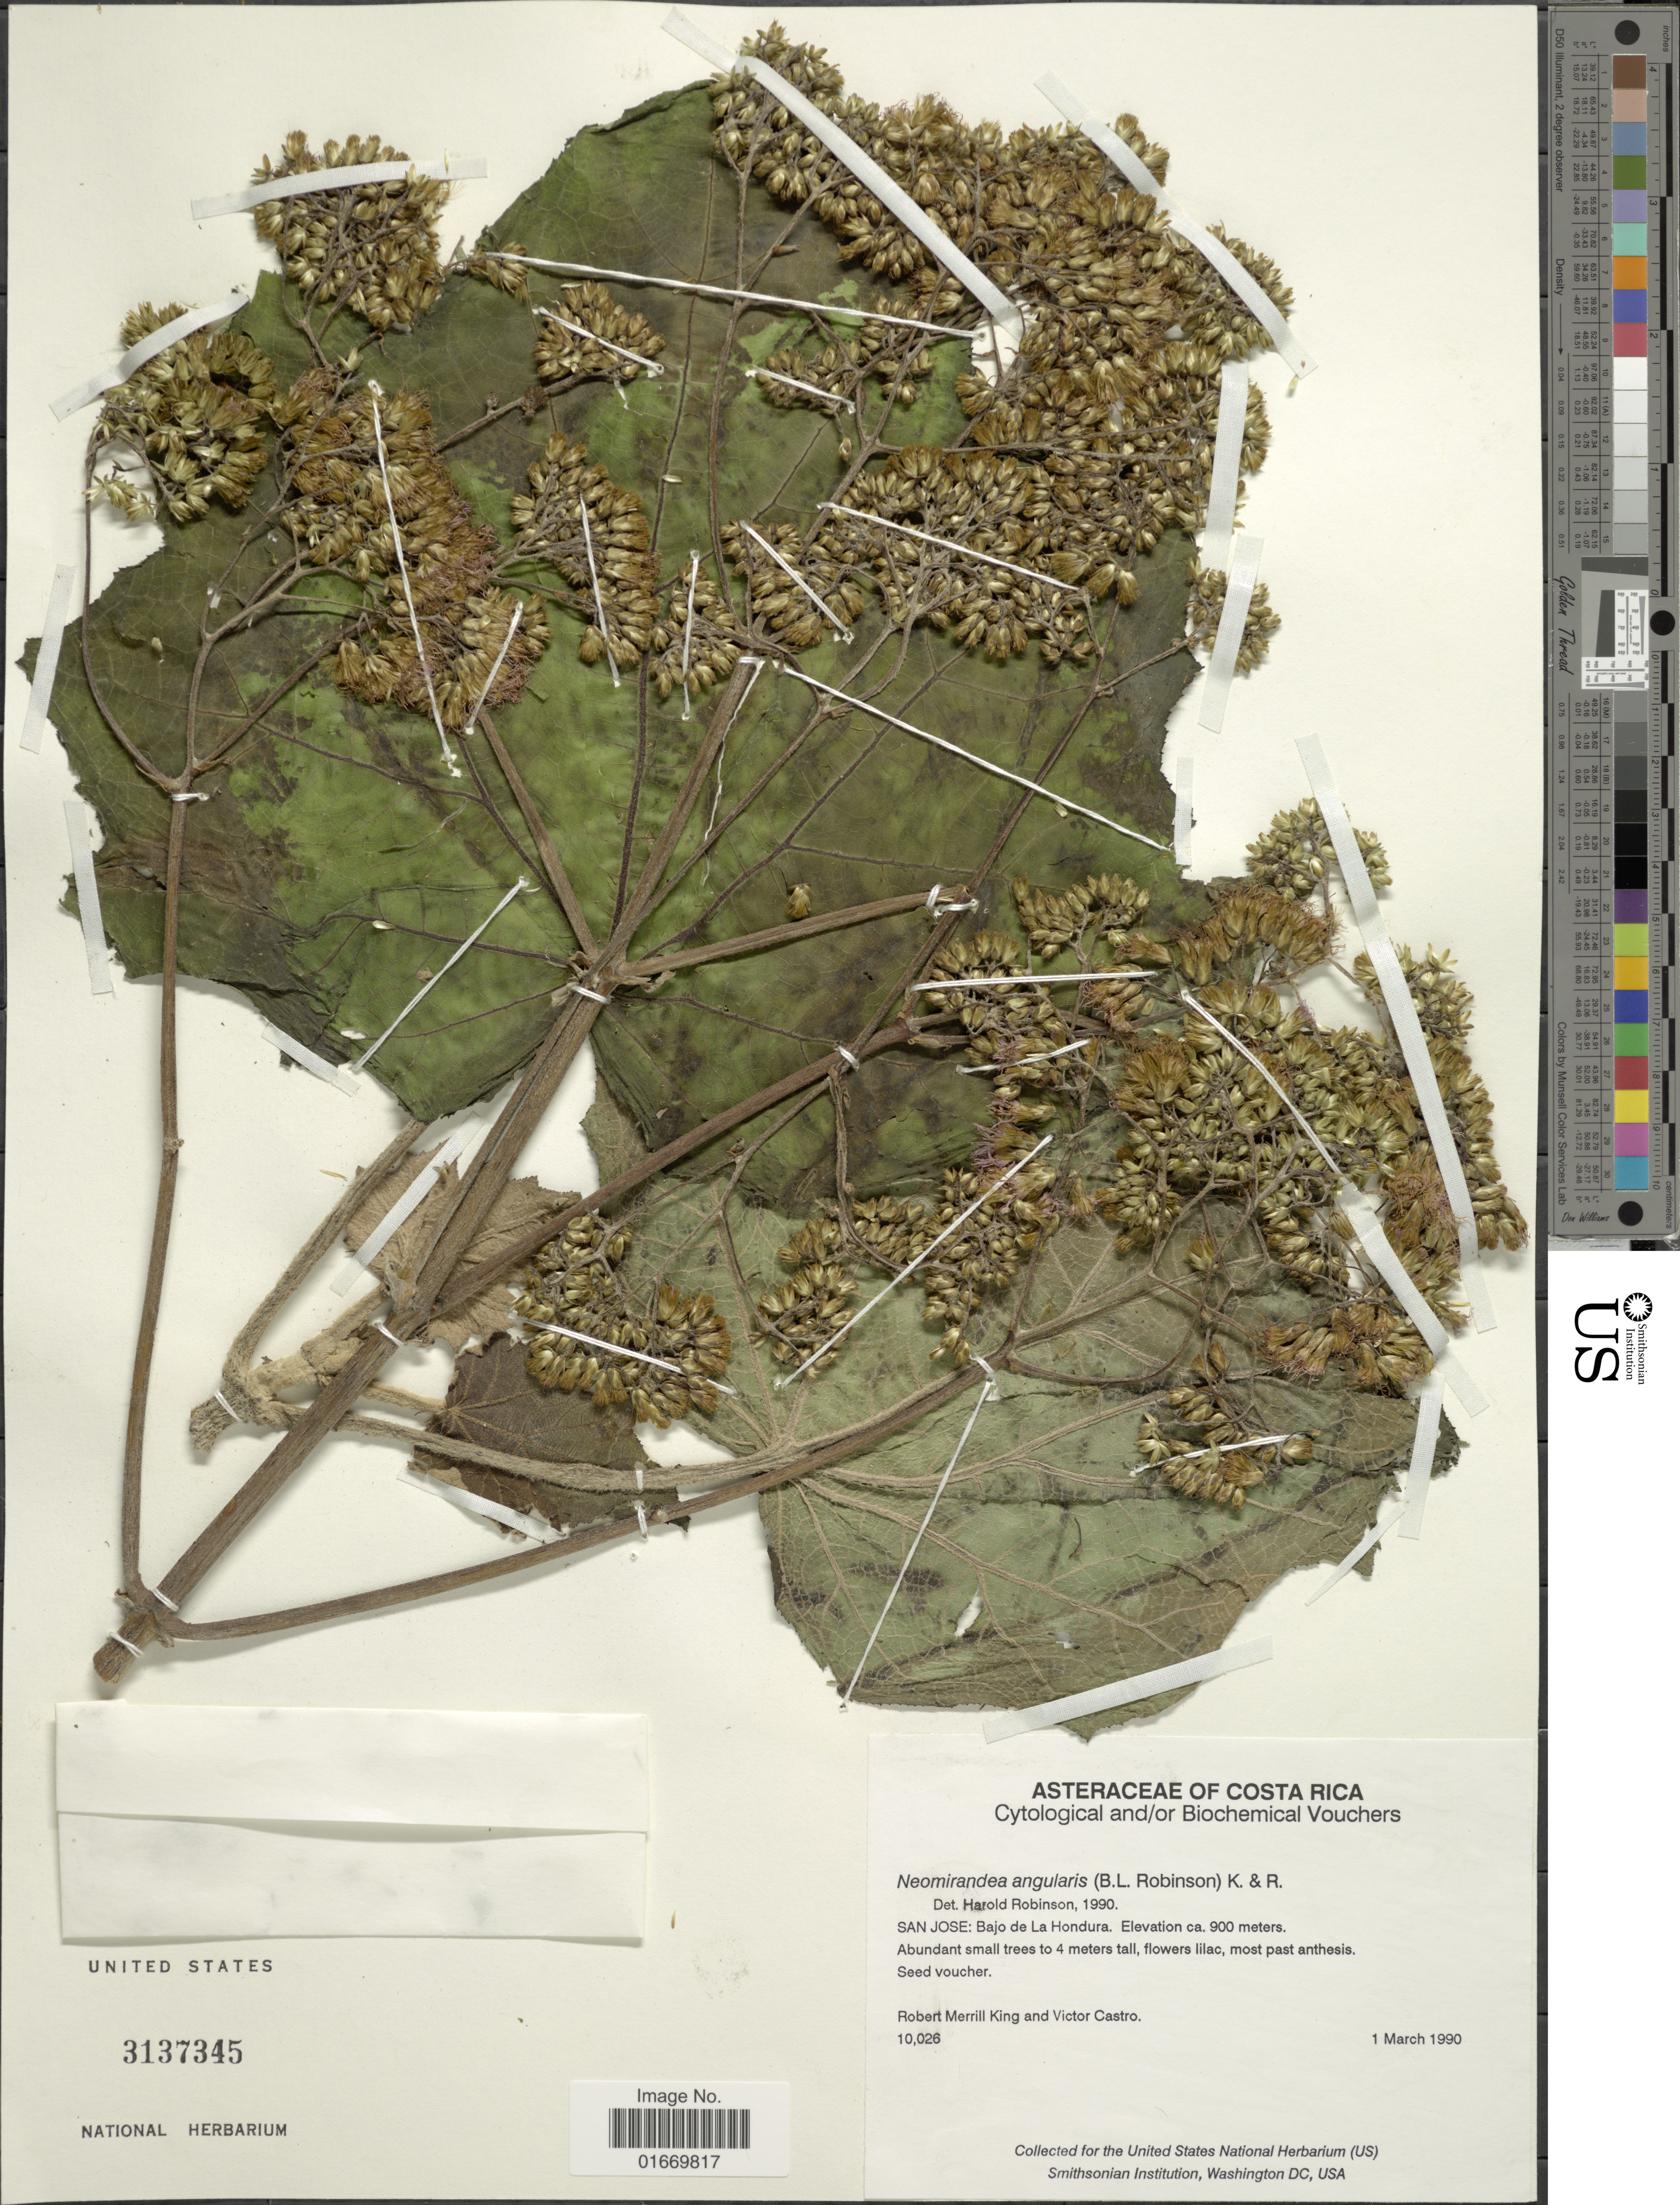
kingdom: Plantae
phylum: Tracheophyta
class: Magnoliopsida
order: Asterales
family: Asteraceae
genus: Neomirandea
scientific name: Neomirandea angularis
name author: (B.L. Rob.) R.M. King & H. Rob.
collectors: R. M. King & V. Castro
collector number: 10026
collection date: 1990-03-01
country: Costa Rica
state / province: San José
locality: Bajo de La Hondura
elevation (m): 900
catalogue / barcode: US 3137345